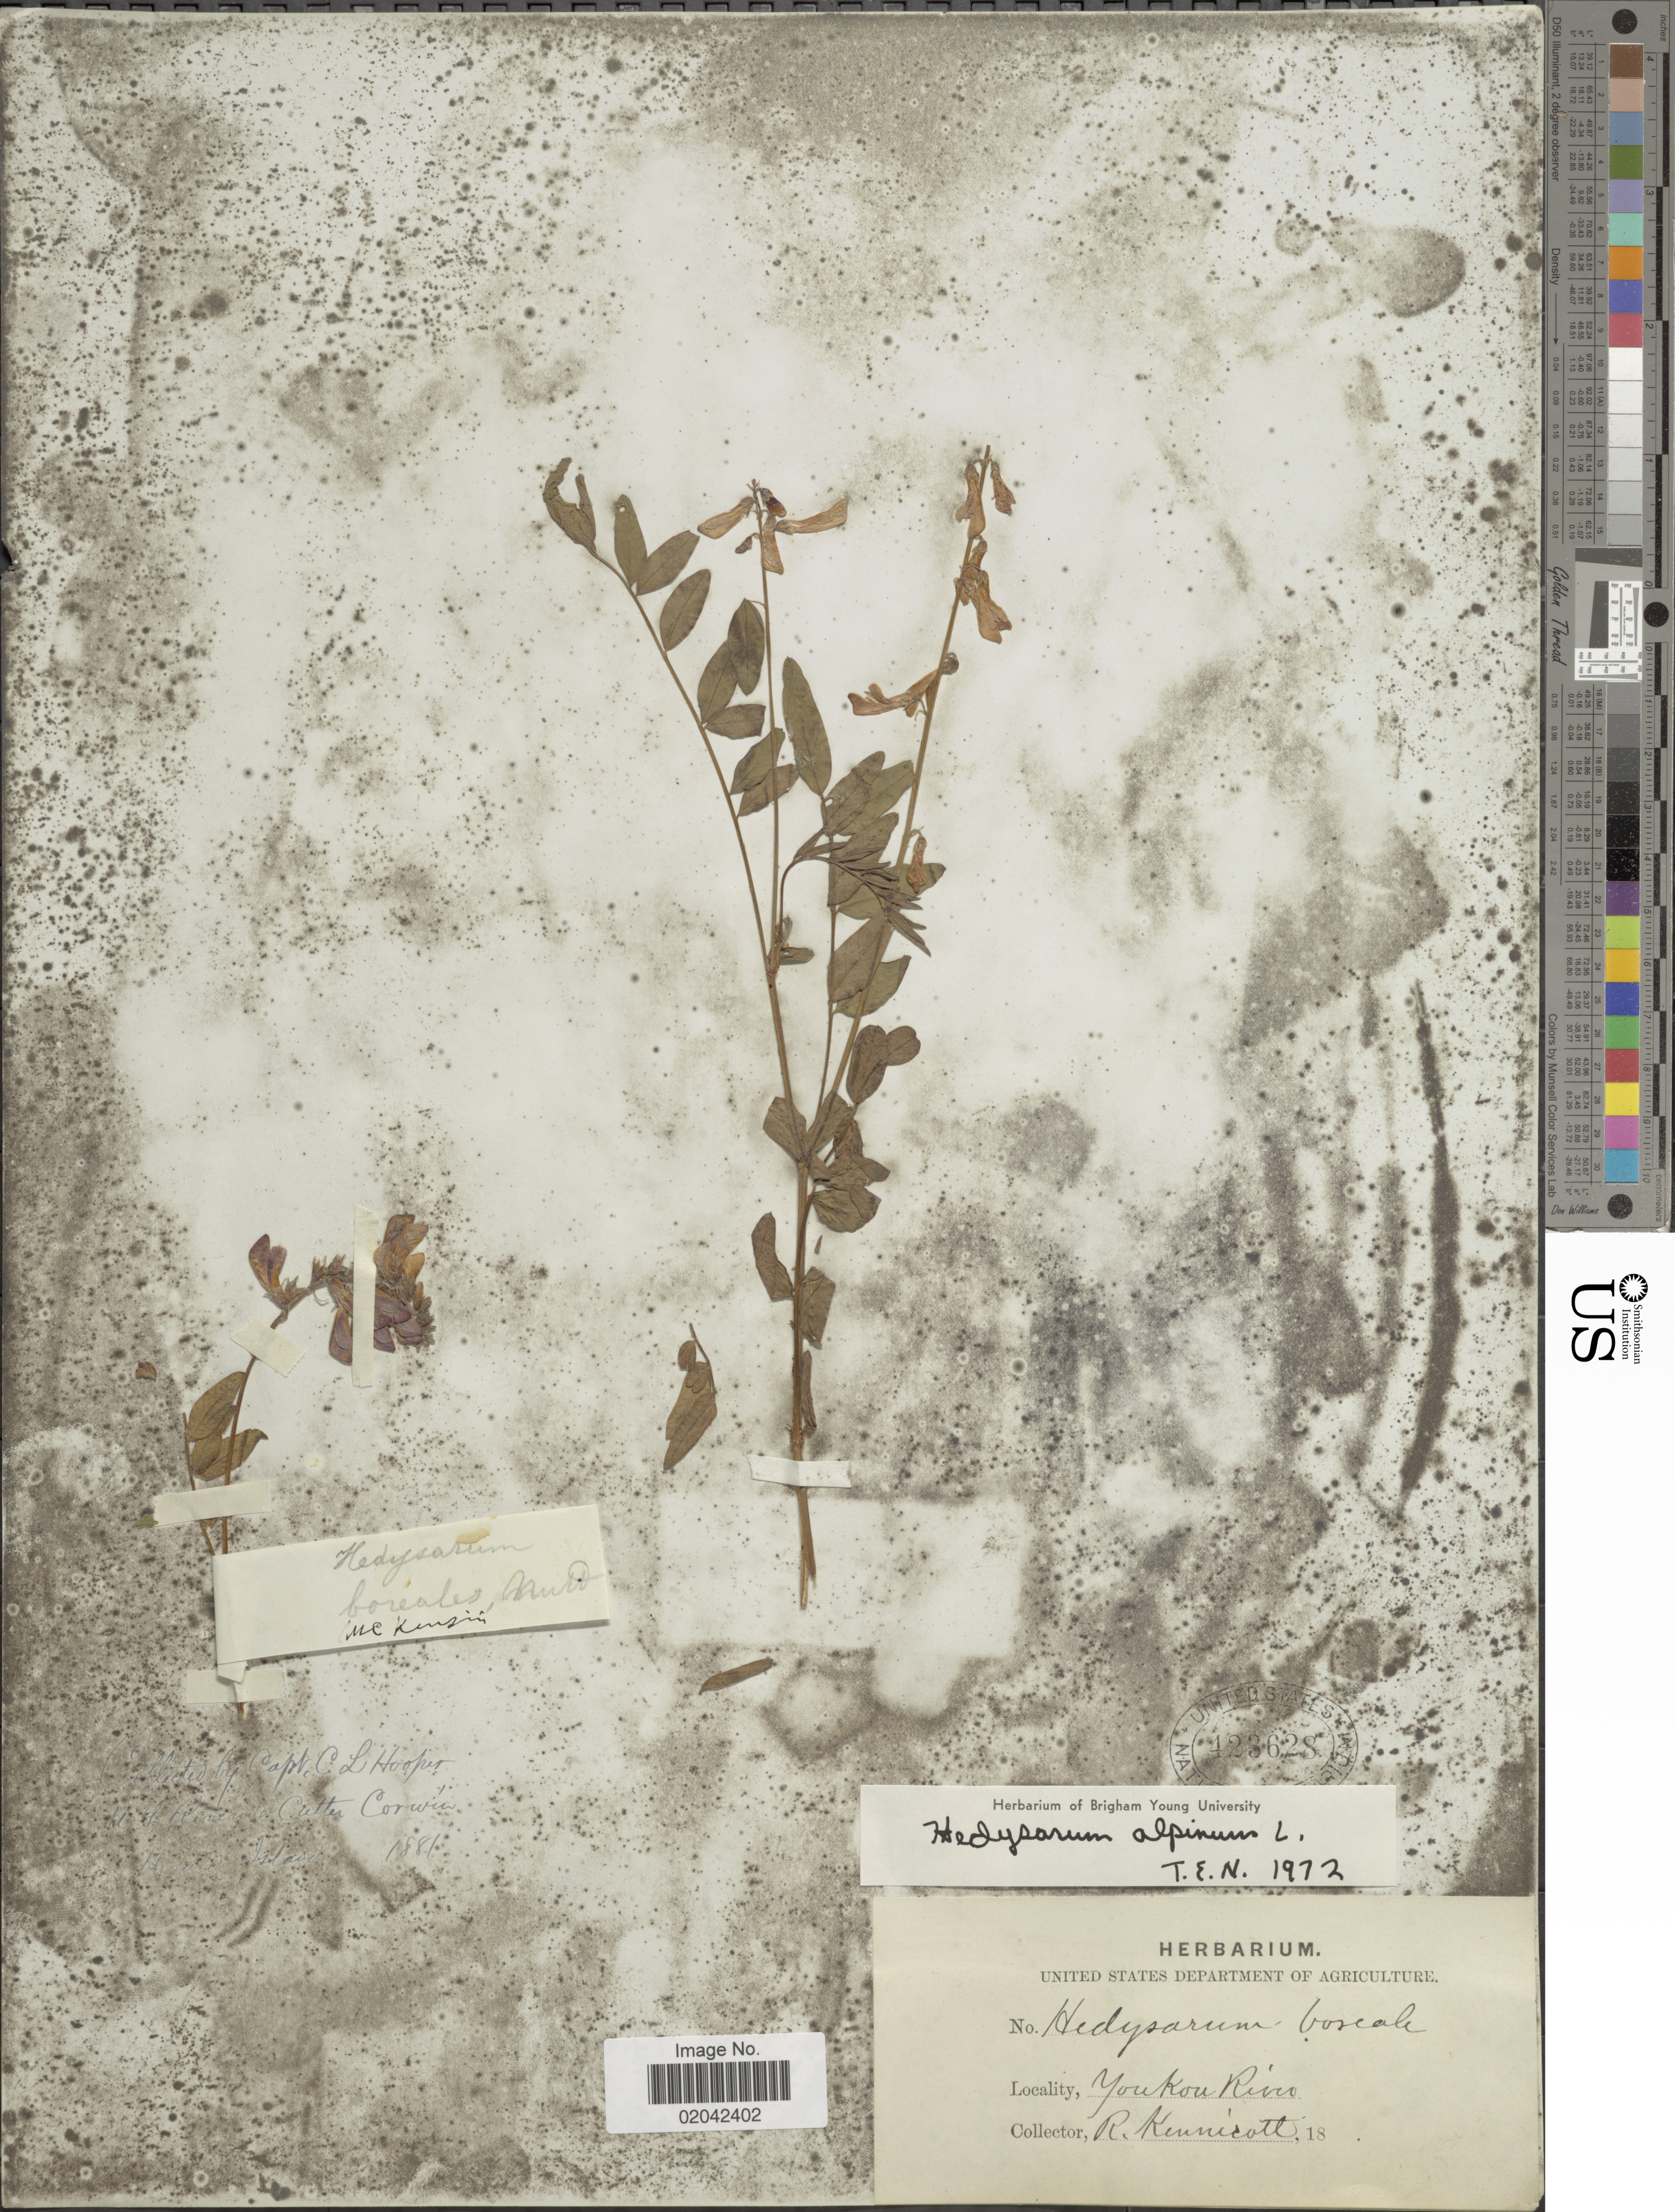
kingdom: Plantae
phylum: Tracheophyta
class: Magnoliopsida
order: Fabales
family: Fabaceae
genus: Hedysarum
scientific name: Hedysarum alpinum var. americanum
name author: Michx. ex Pursh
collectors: R. Kennicott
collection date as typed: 18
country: Canada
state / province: Yukon Territory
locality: Yukon River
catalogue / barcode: US 423628